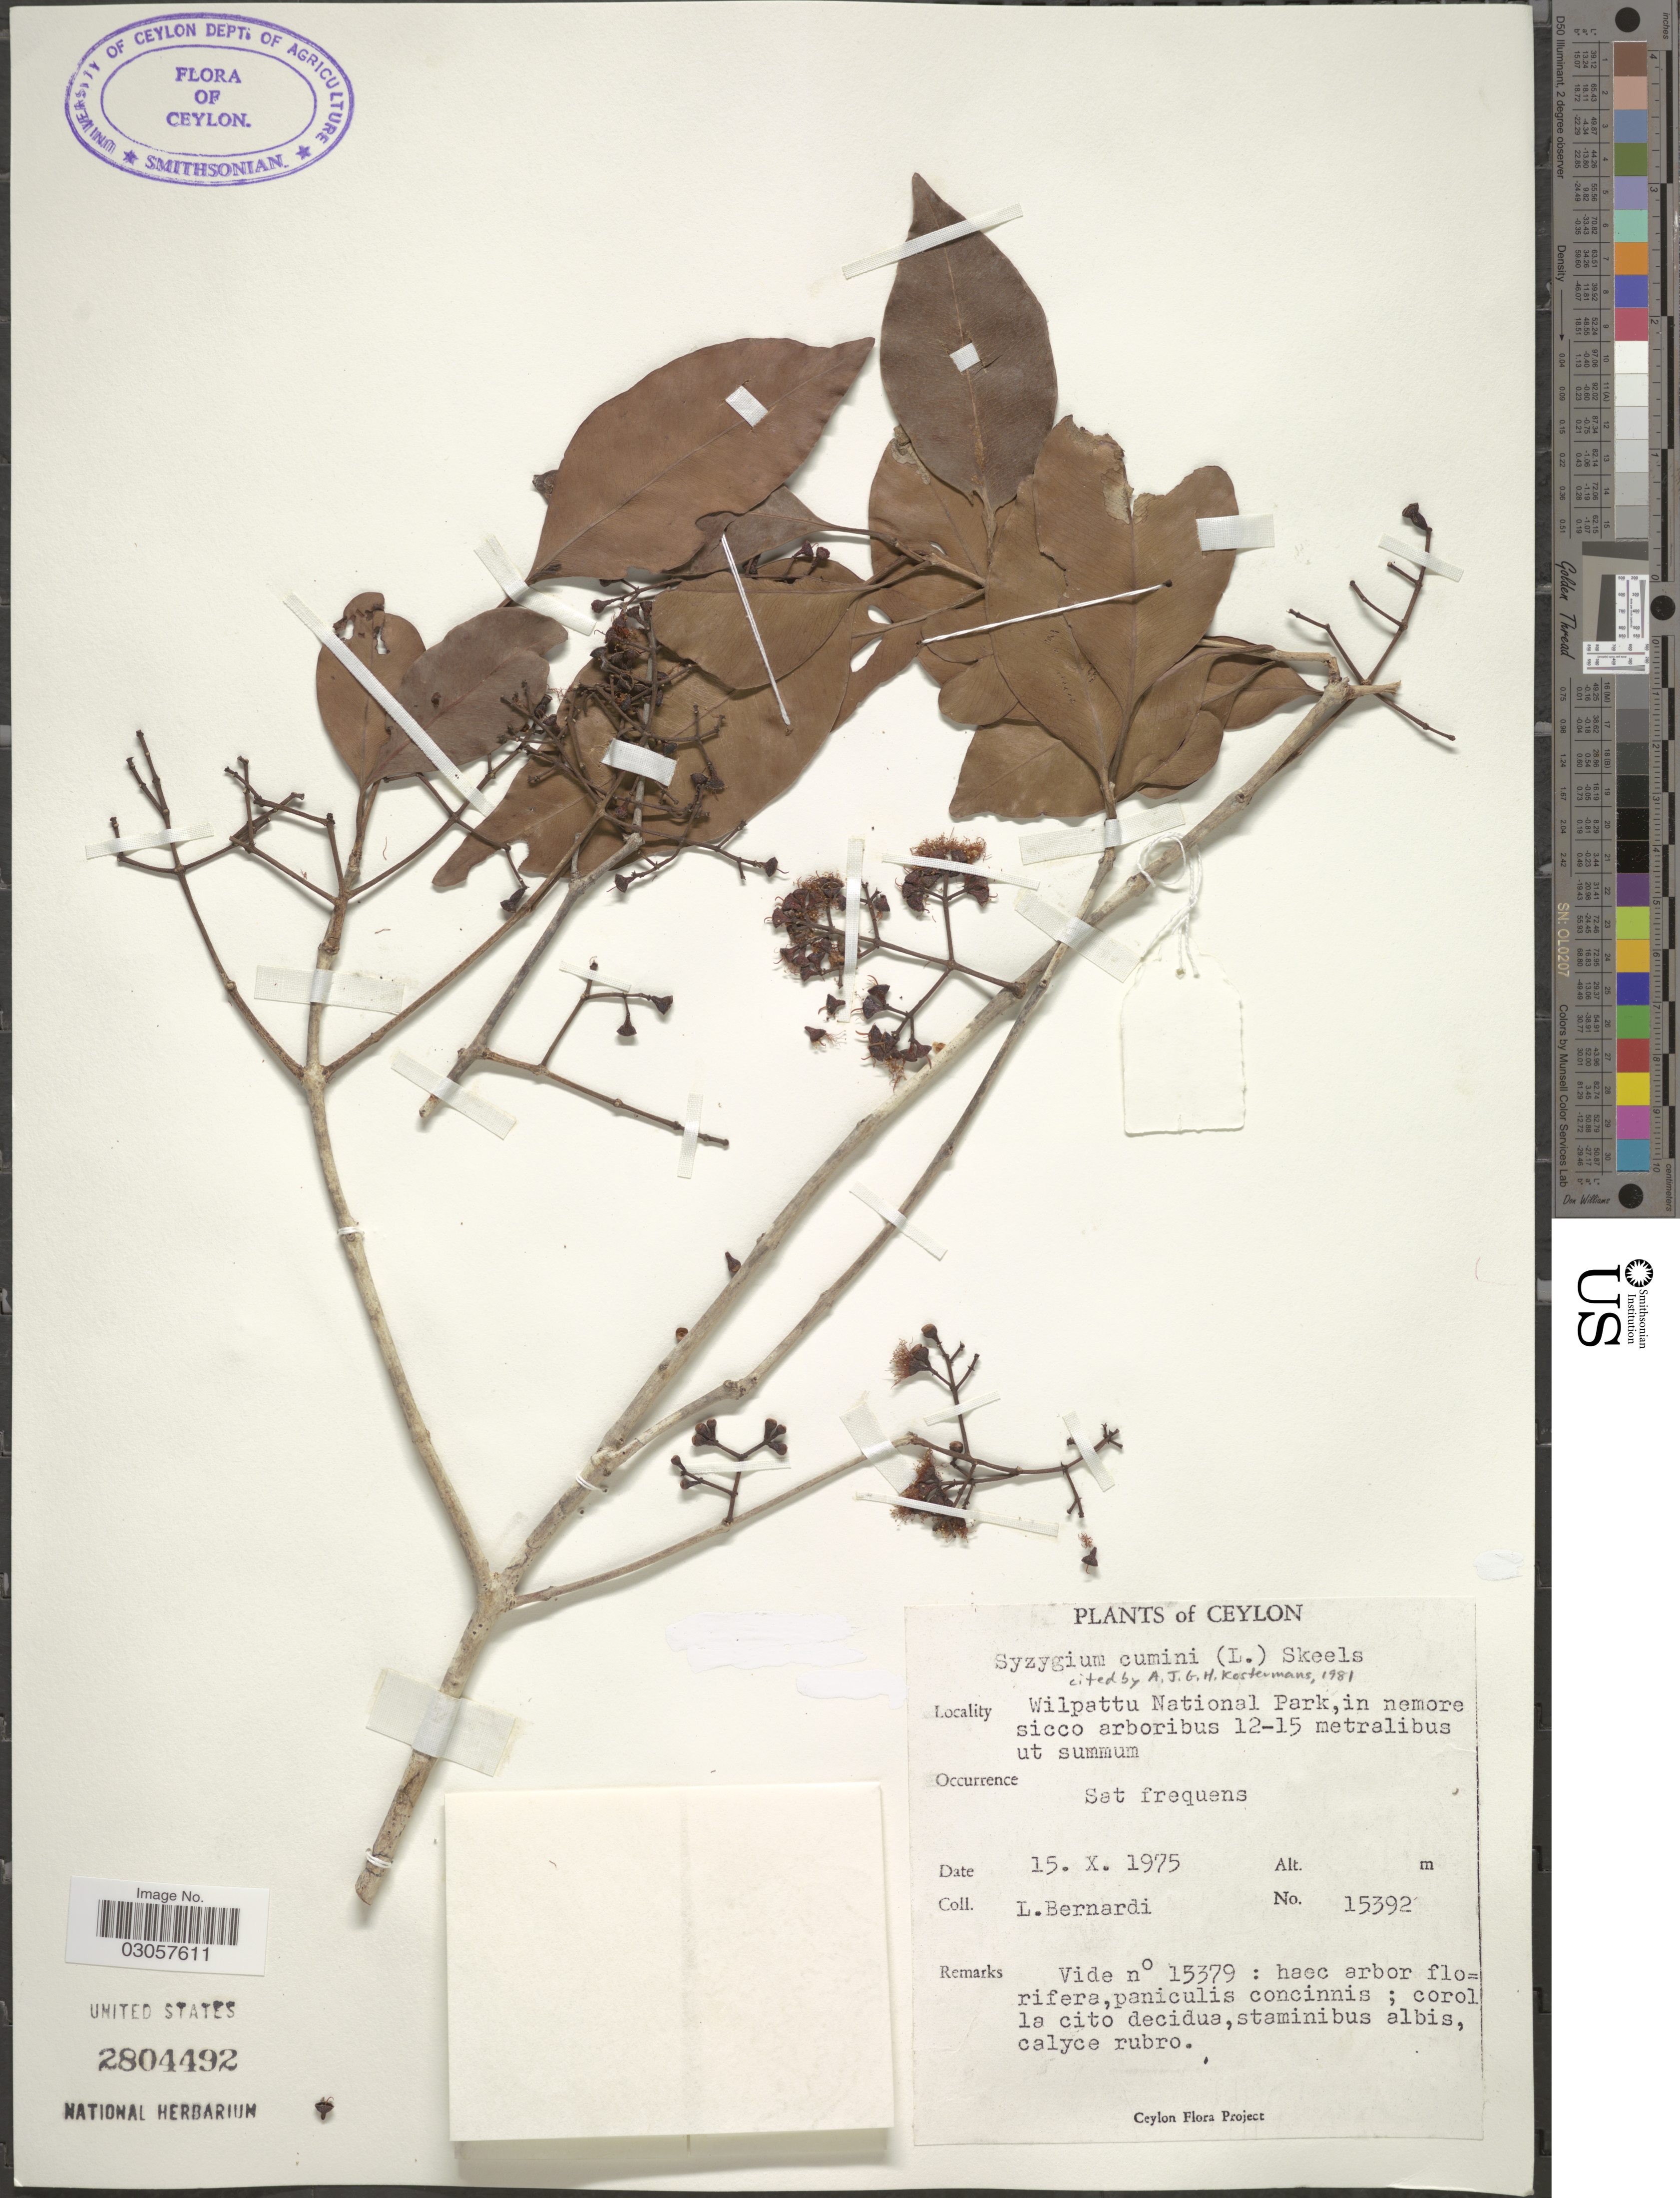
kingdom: Plantae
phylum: Tracheophyta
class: Magnoliopsida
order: Myrtales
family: Myrtaceae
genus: Syzygium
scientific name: Syzygium cumini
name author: (L.) Skeels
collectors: L. Bernardi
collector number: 15392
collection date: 1975-10-15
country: Sri Lanka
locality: Ceylon. Wilpattu National Park.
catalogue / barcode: US 2804492